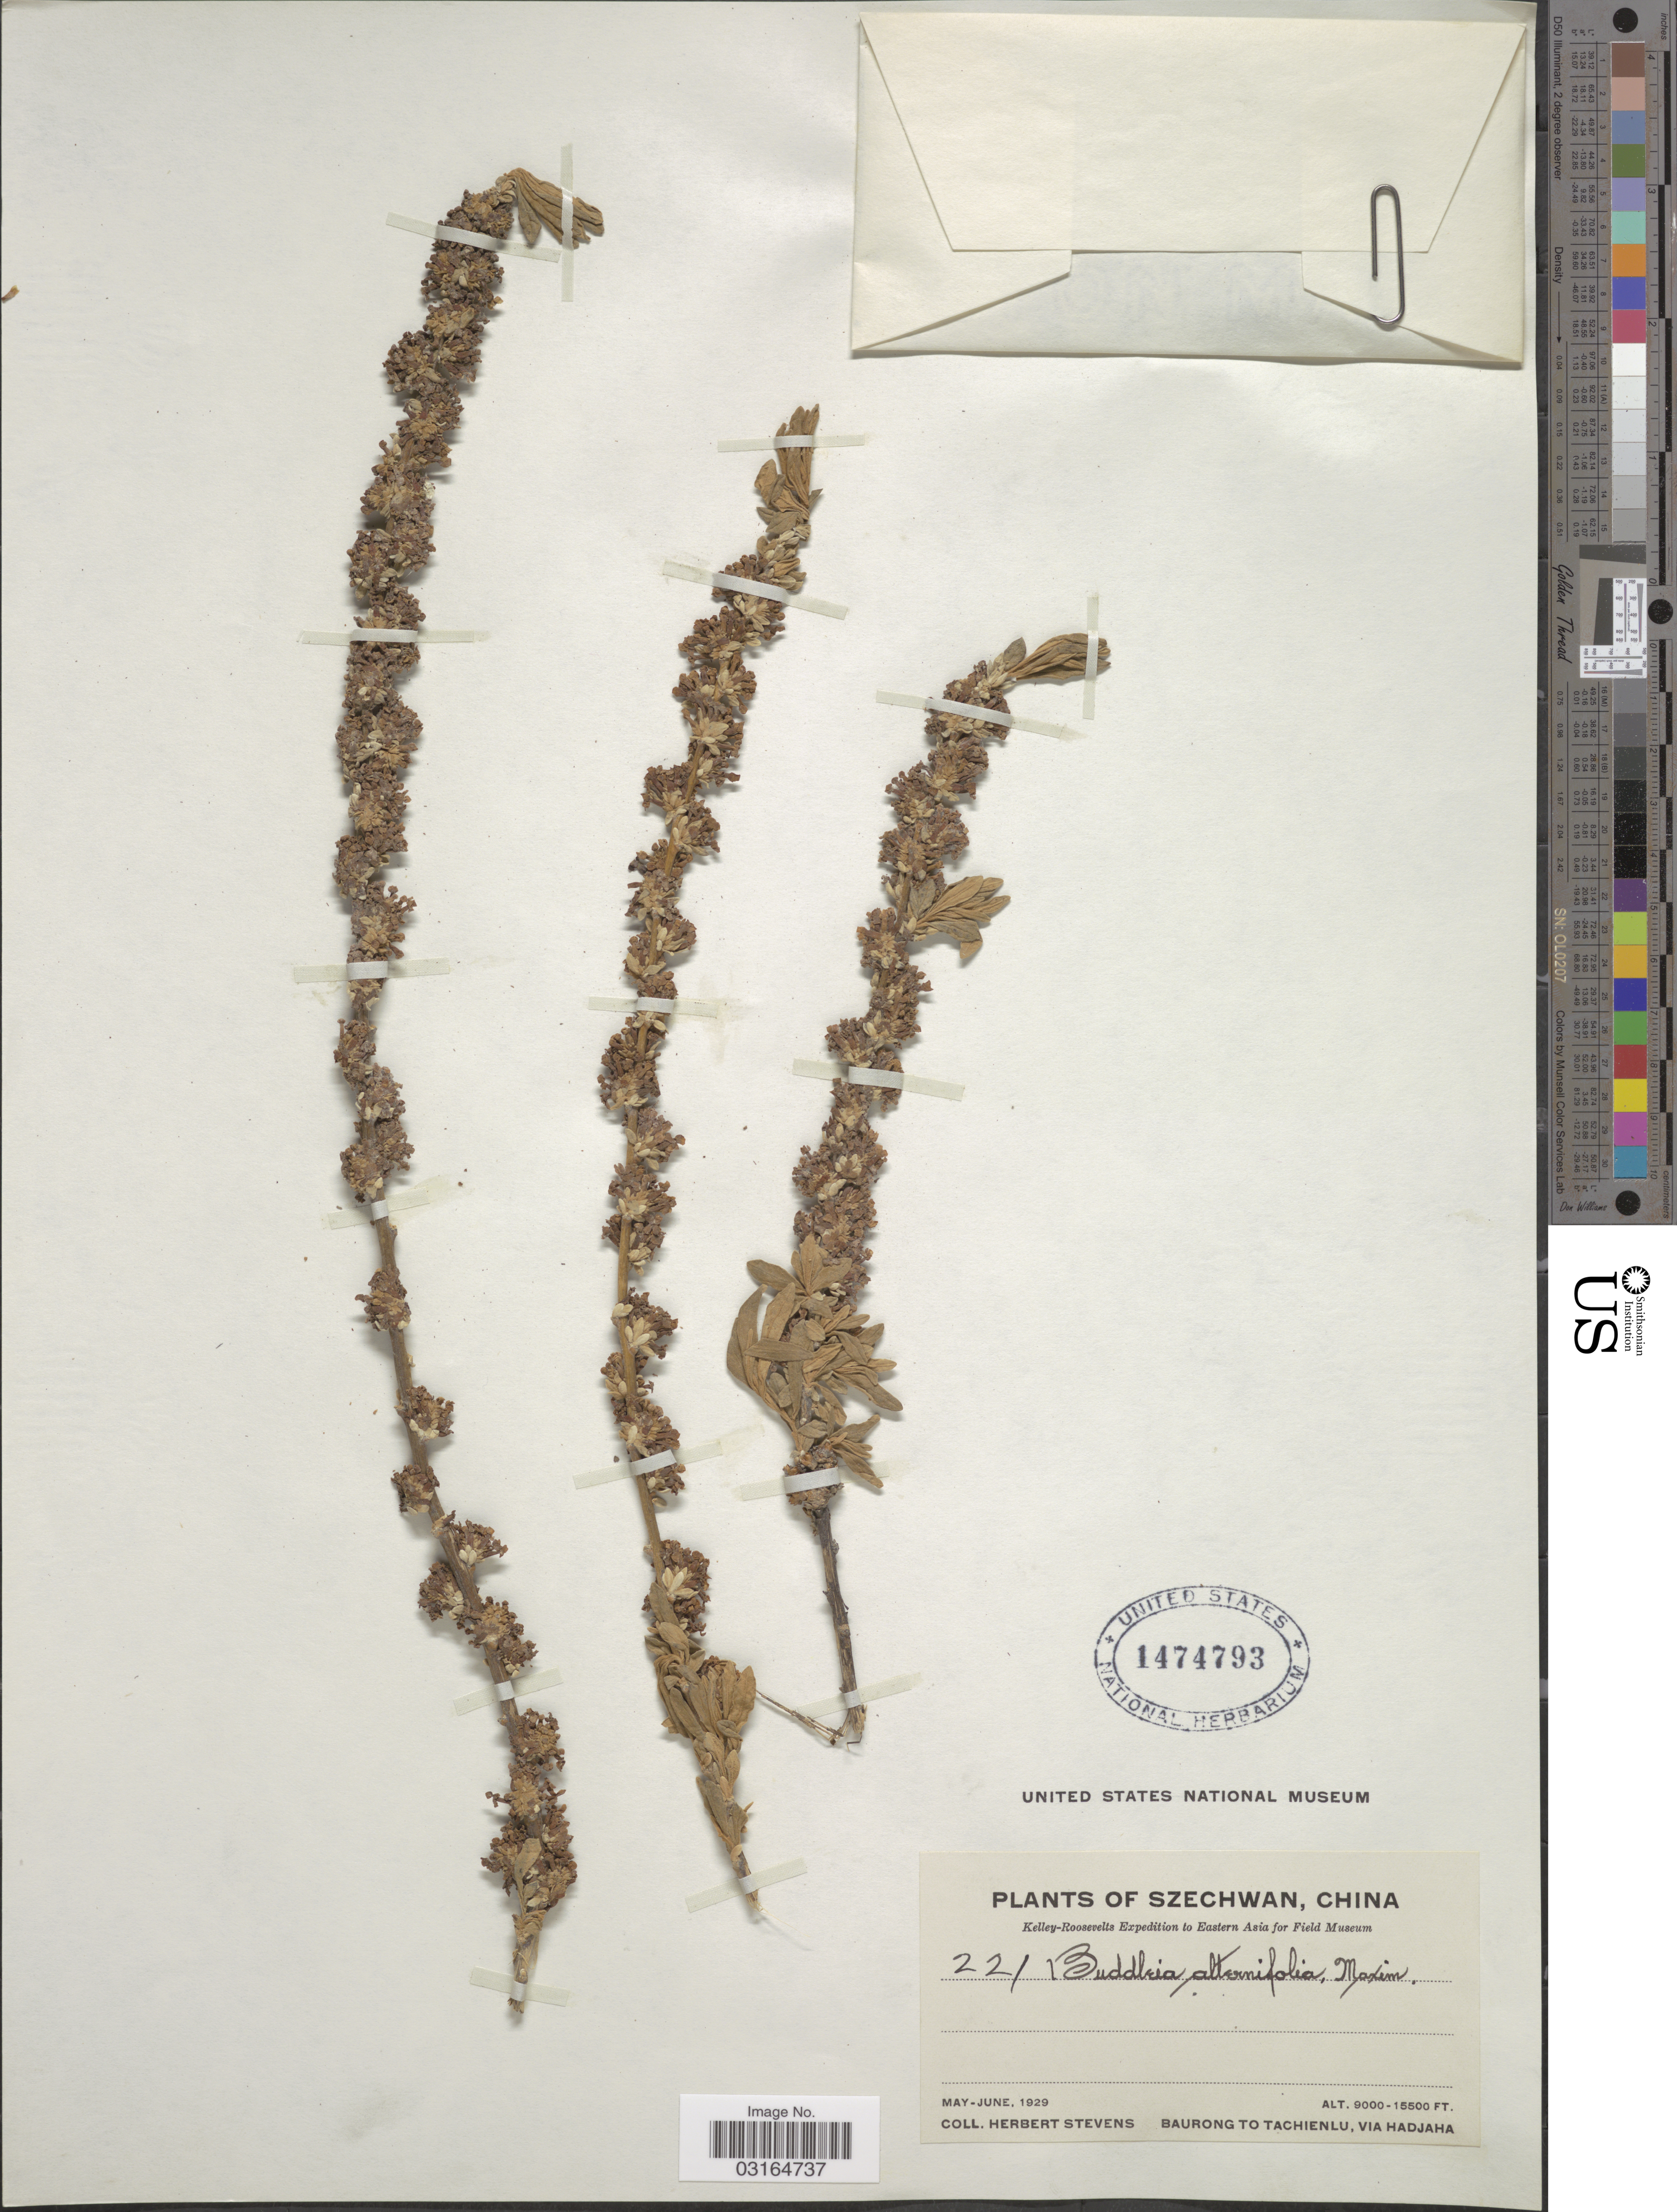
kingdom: Plantae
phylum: Tracheophyta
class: Magnoliopsida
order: Lamiales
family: Scrophulariaceae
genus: Buddleja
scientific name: Buddleja alternifolia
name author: Maxim.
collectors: H. Stevens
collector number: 221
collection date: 1929-05/1929-06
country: China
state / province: Sichuan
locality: Szechwan. Eastern Asia. Baurong to Tachienlu, via Hadjaha.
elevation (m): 2743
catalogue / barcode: US 1474793